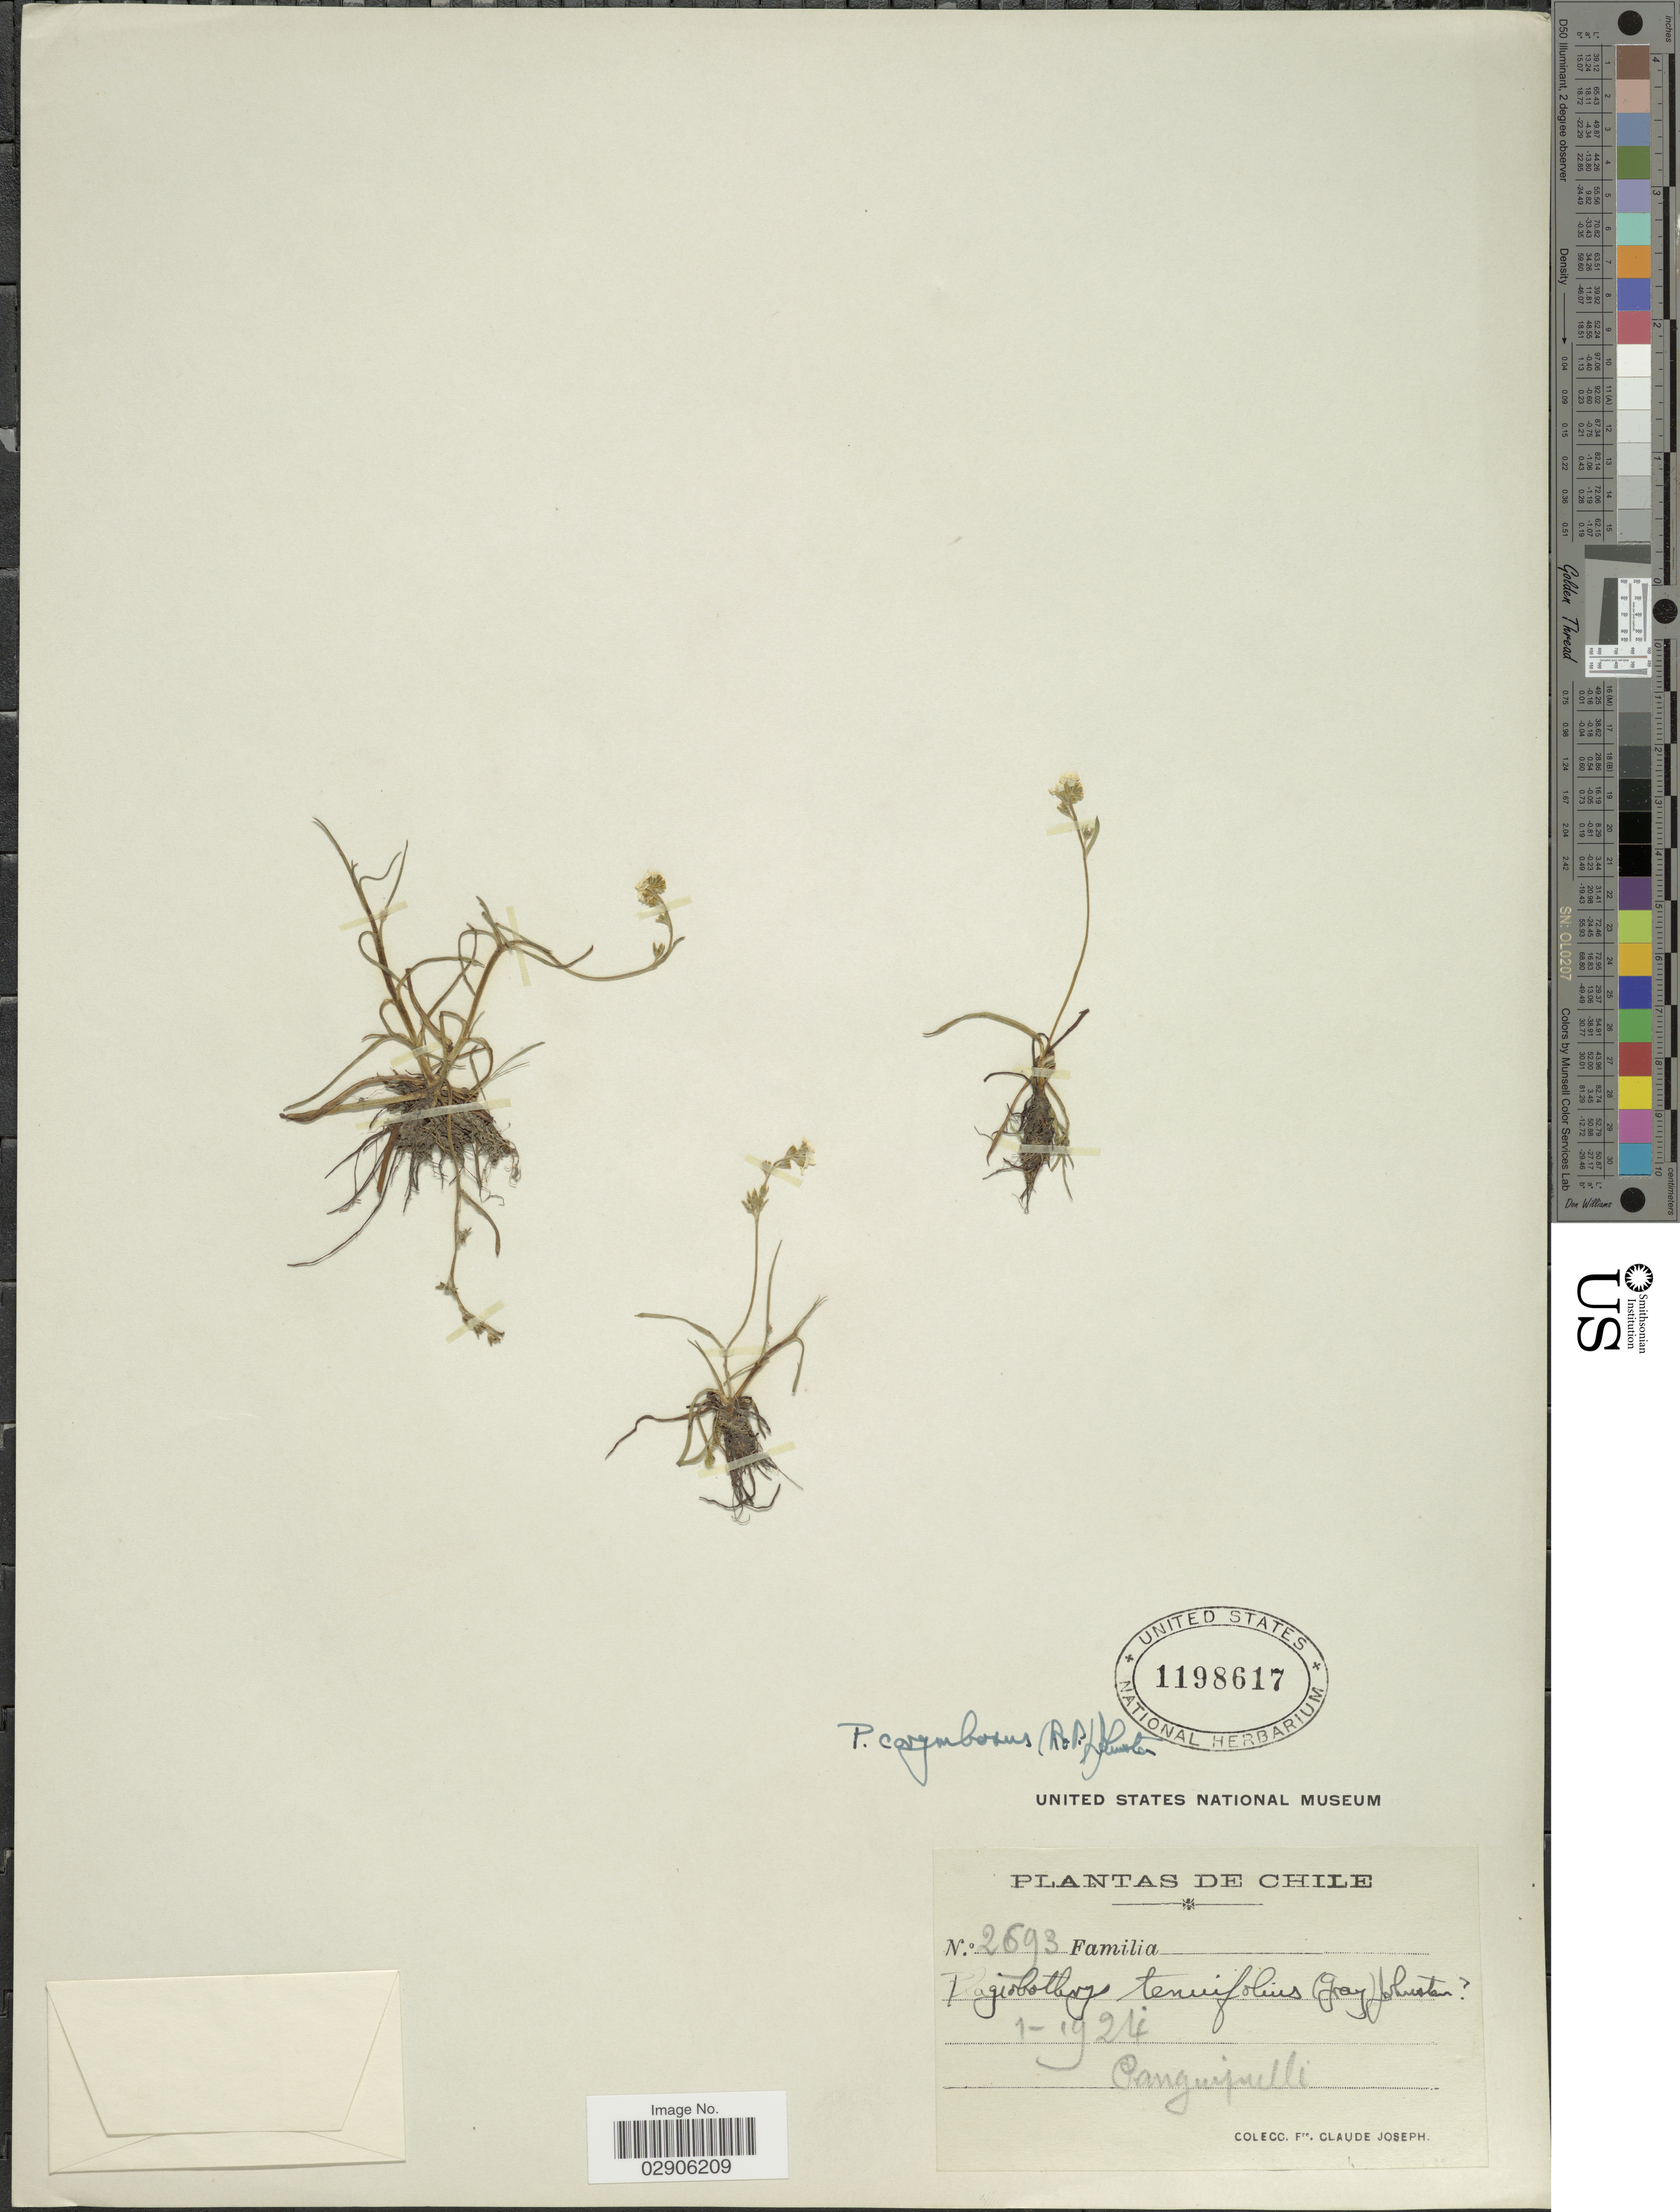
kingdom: Plantae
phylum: Tracheophyta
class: Magnoliopsida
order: Boraginales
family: Boraginaceae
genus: Plagiobothrys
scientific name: Plagiobothrys corymbosus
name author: (Ruiz & Pav.) I.M. Johnst.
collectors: Bro. Claude-Joseph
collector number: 2693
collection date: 1924-01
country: Chile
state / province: Los Ríos (XIV)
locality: Panguipulli.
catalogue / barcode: US 1198617